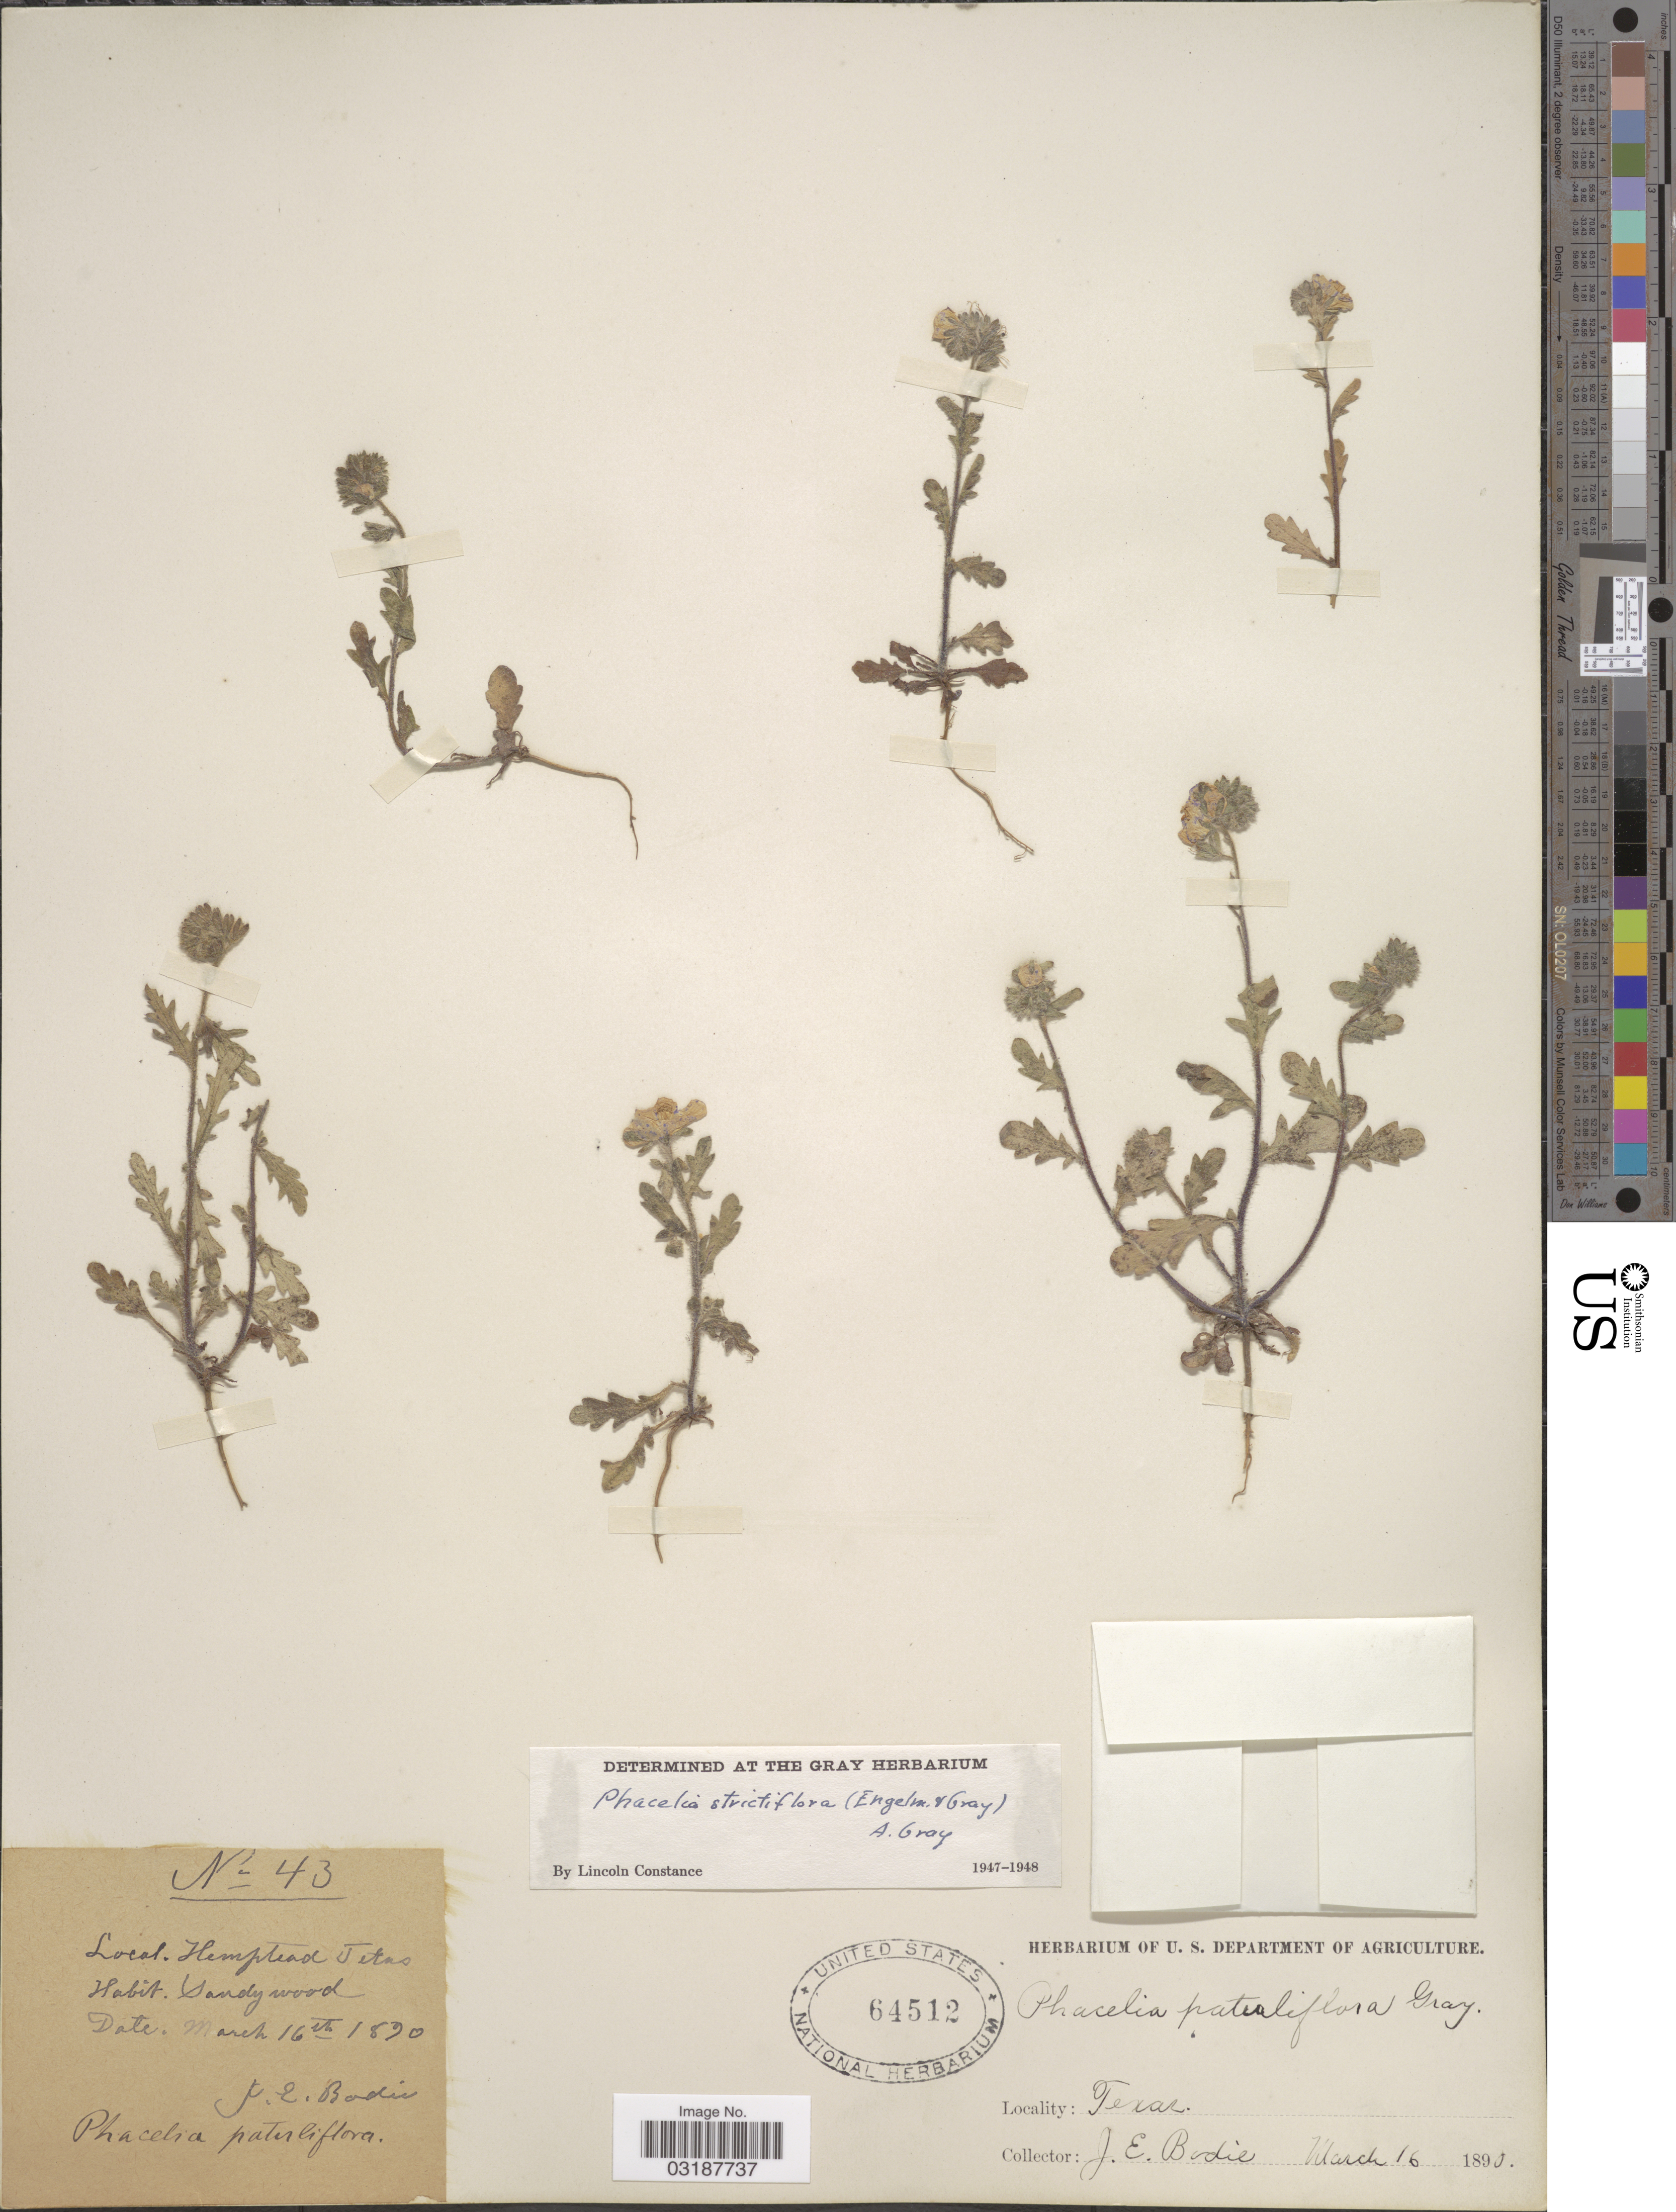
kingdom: Plantae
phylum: Tracheophyta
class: Magnoliopsida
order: Boraginales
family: Hydrophyllaceae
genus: Phacelia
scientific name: Phacelia strictiflora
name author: (Engelm. & A. Gray) A. Gray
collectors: J. E. Bodin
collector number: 43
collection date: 1890-03-16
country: United States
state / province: Texas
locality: Hempstead Texas.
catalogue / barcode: US 64512